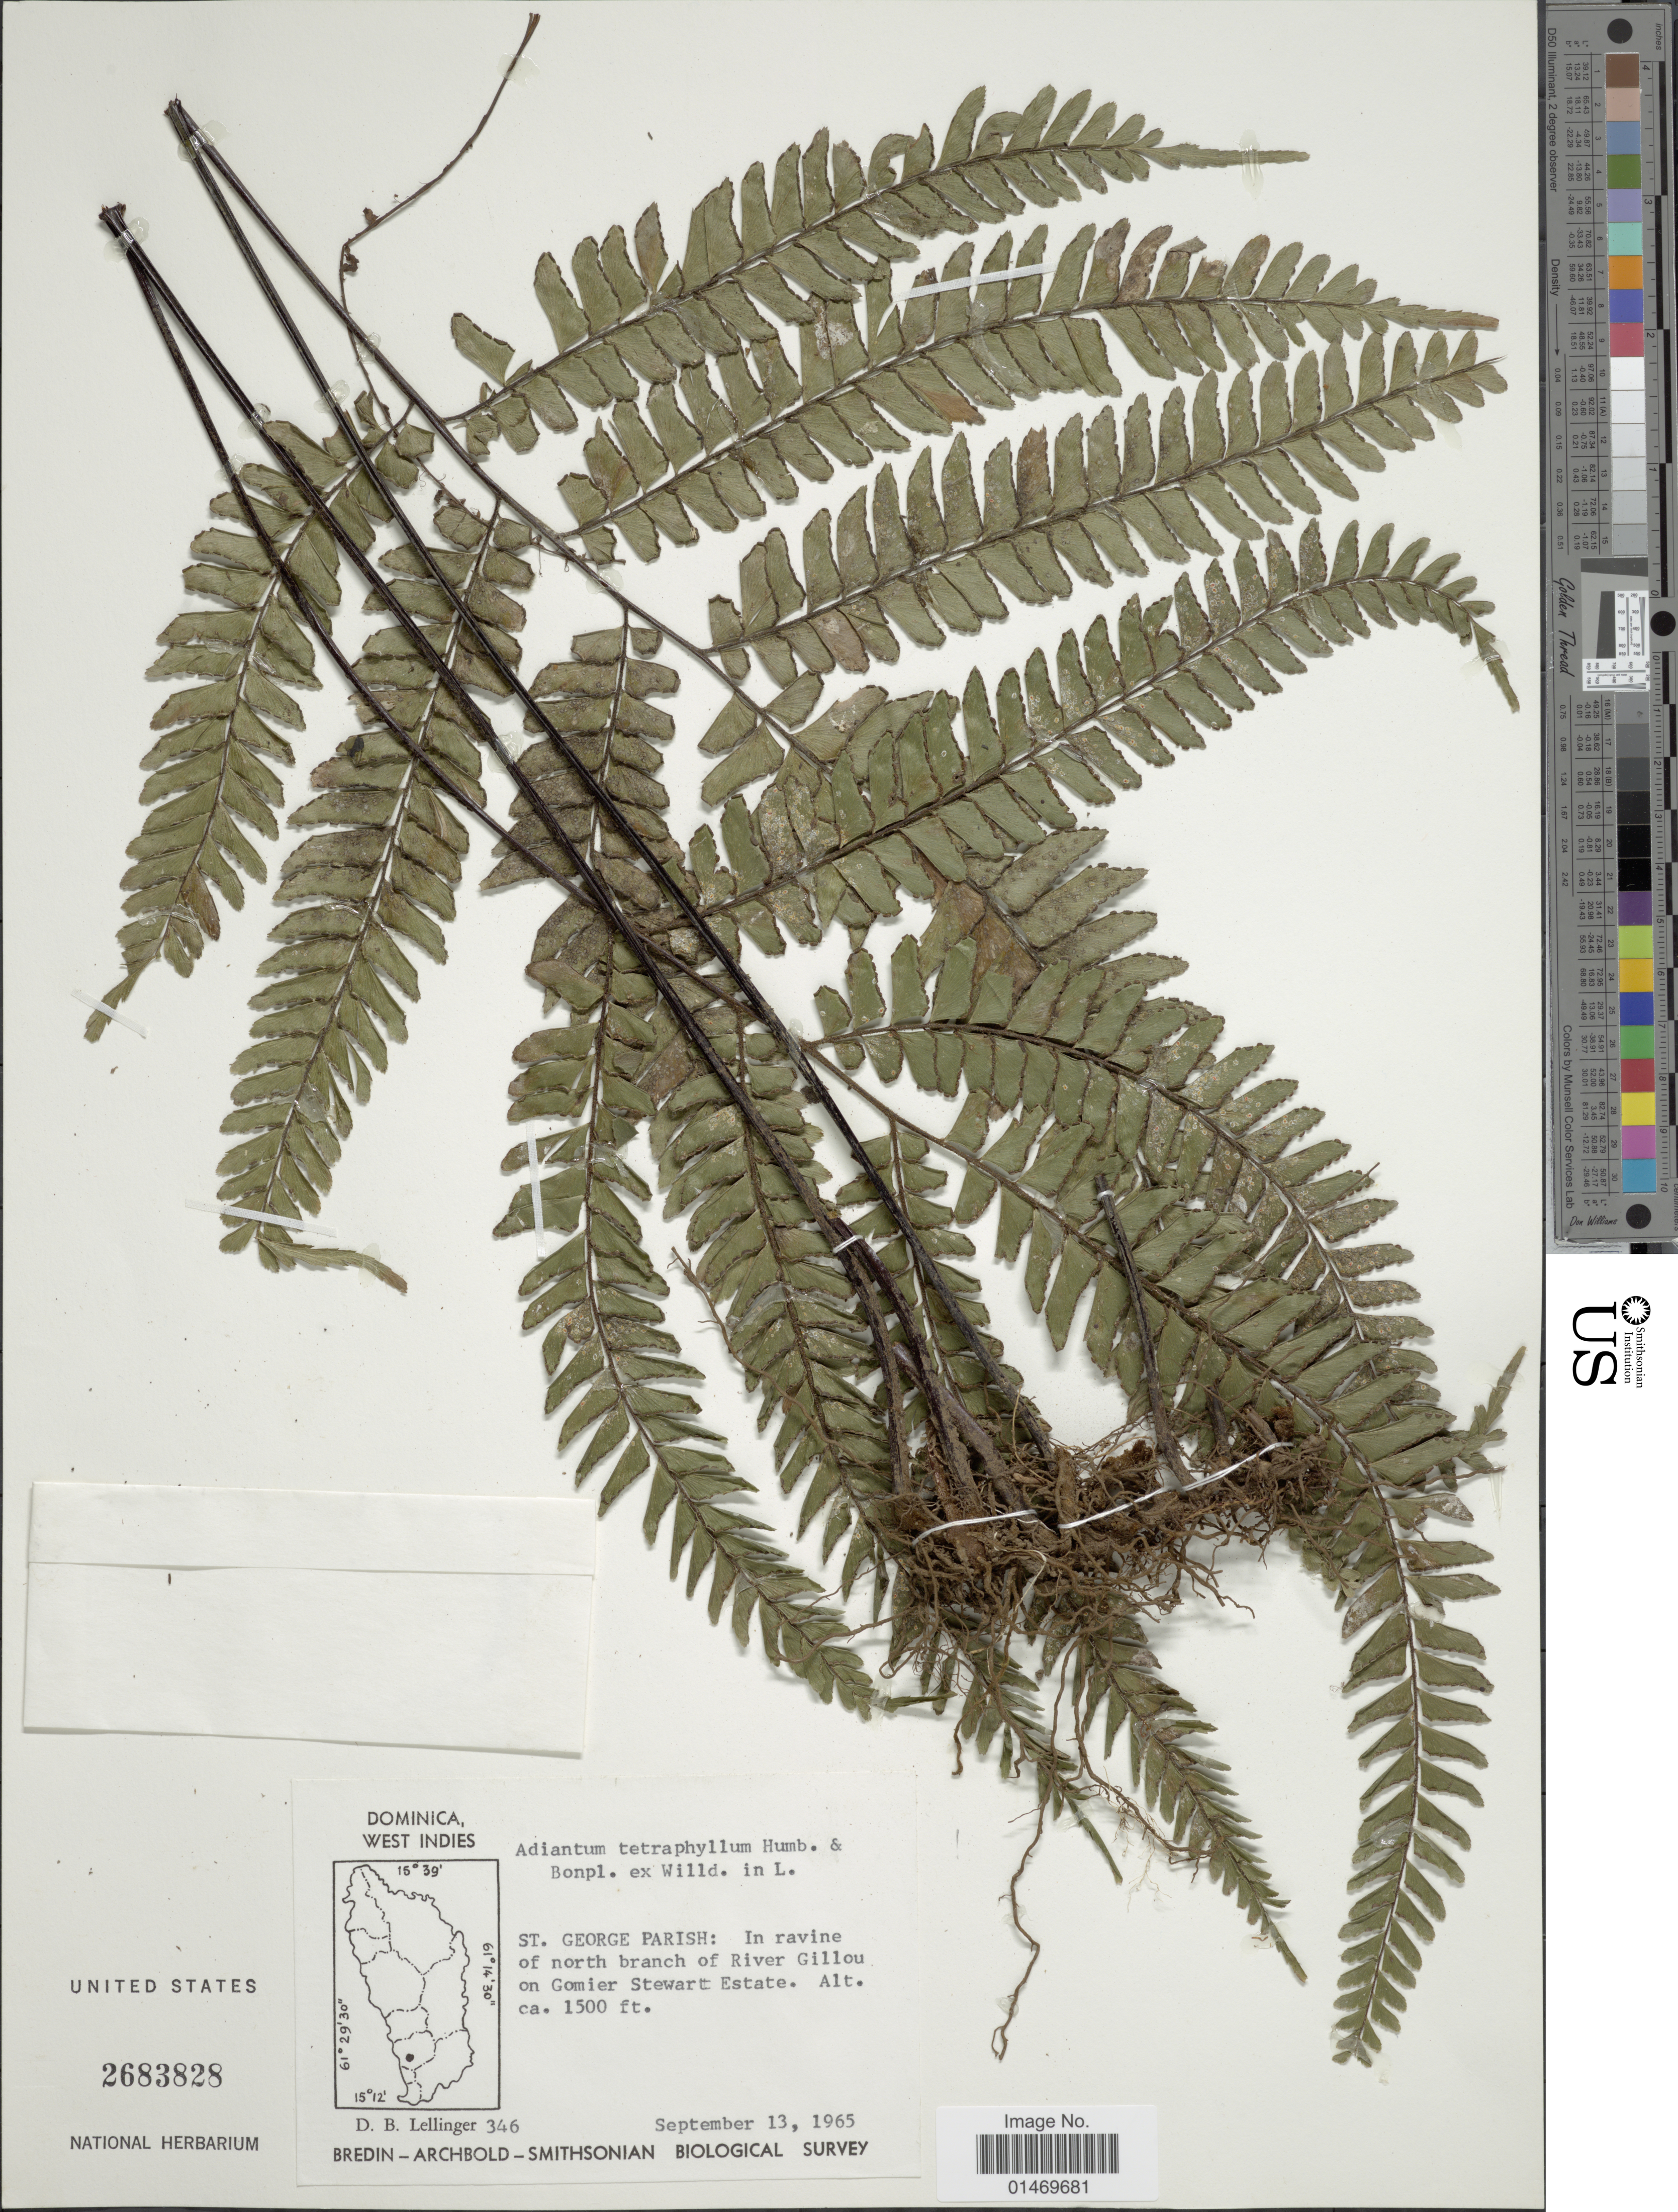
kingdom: Plantae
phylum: Tracheophyta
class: Polypodiopsida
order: Polypodiales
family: Pteridaceae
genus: Adiantum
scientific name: Adiantum tetraphyllum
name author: Humb. & Bonpl. ex Willd.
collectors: D. B. Lellinger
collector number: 346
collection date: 1965-09-13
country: Dominica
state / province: St. George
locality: Dominica, West Indies, St. George Parish, In ravine of north branch of River Gillou on Gomier Stewart Estate.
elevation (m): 457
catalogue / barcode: US 2683828